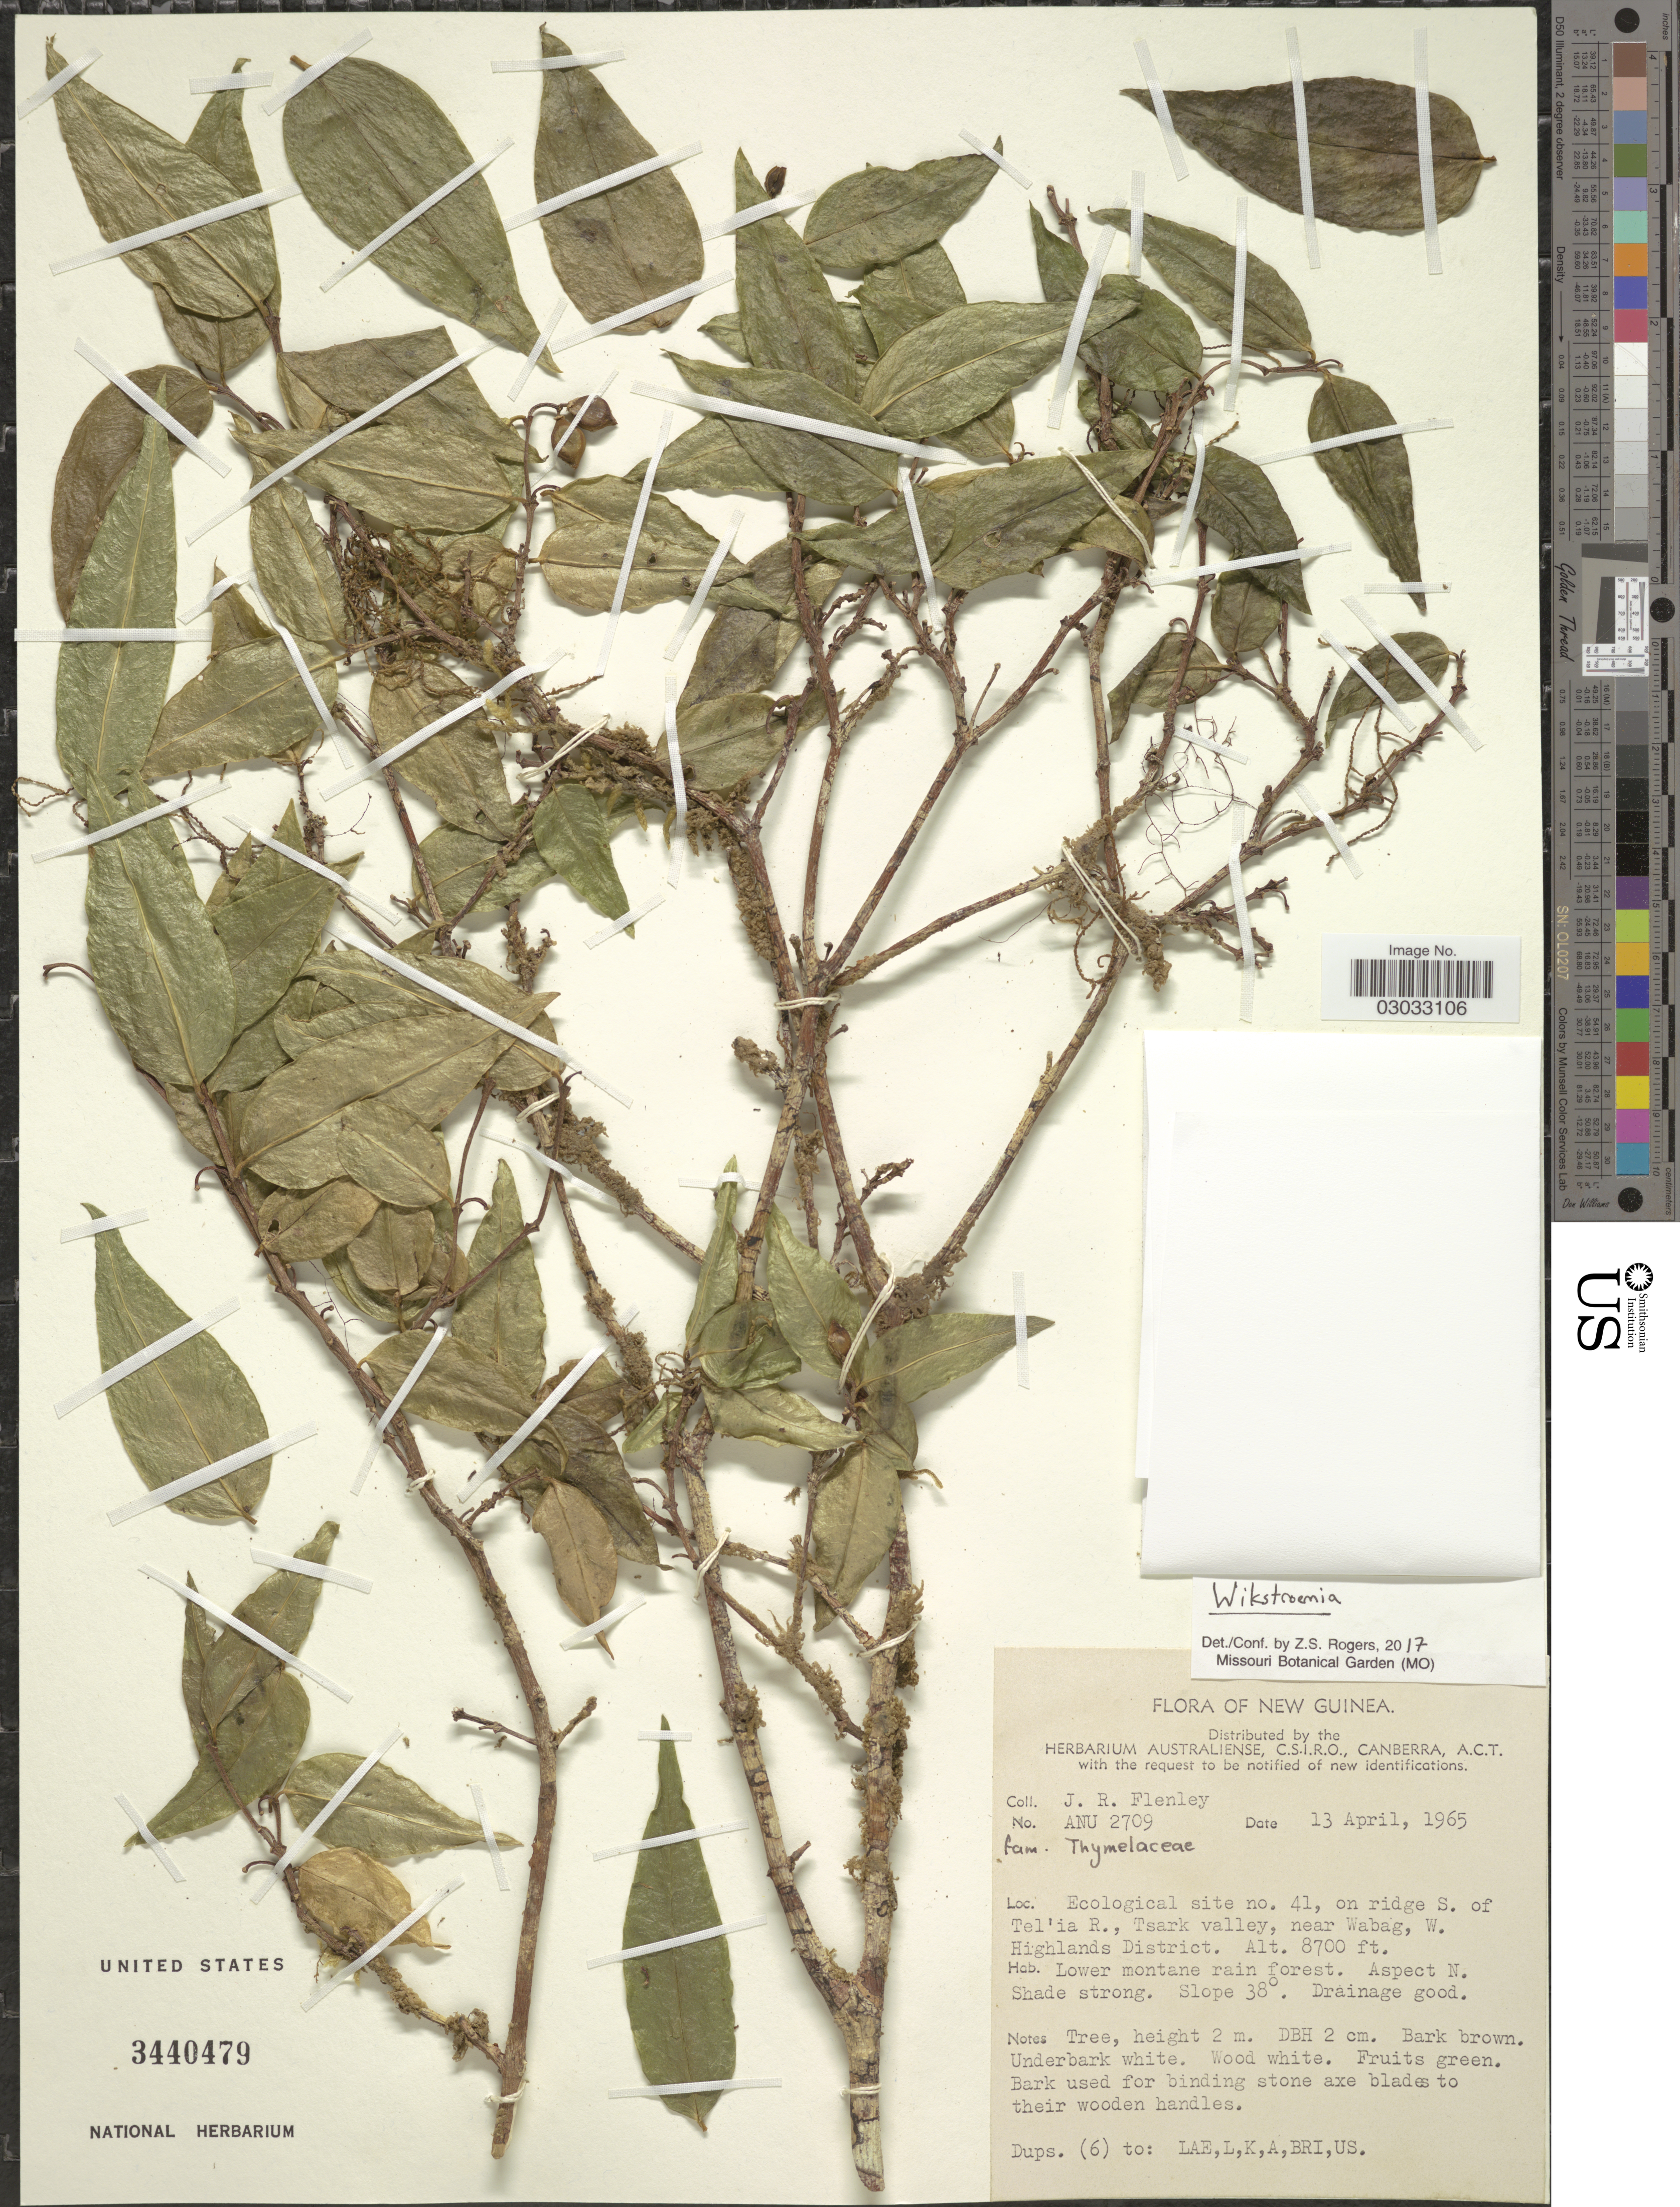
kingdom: Plantae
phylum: Tracheophyta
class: Magnoliopsida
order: Malvales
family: Thymelaeaceae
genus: Wikstroemia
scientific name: Wikstroemia sp.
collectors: J. Flenley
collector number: ANU2709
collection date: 1965-04-13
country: Papua New Guinea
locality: New Guinea, Ecological site no. 41, on ridge S. of Tel'ia R., Tsark valley, near Wabag, W. Highlands District.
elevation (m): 2652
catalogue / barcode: US 3440479